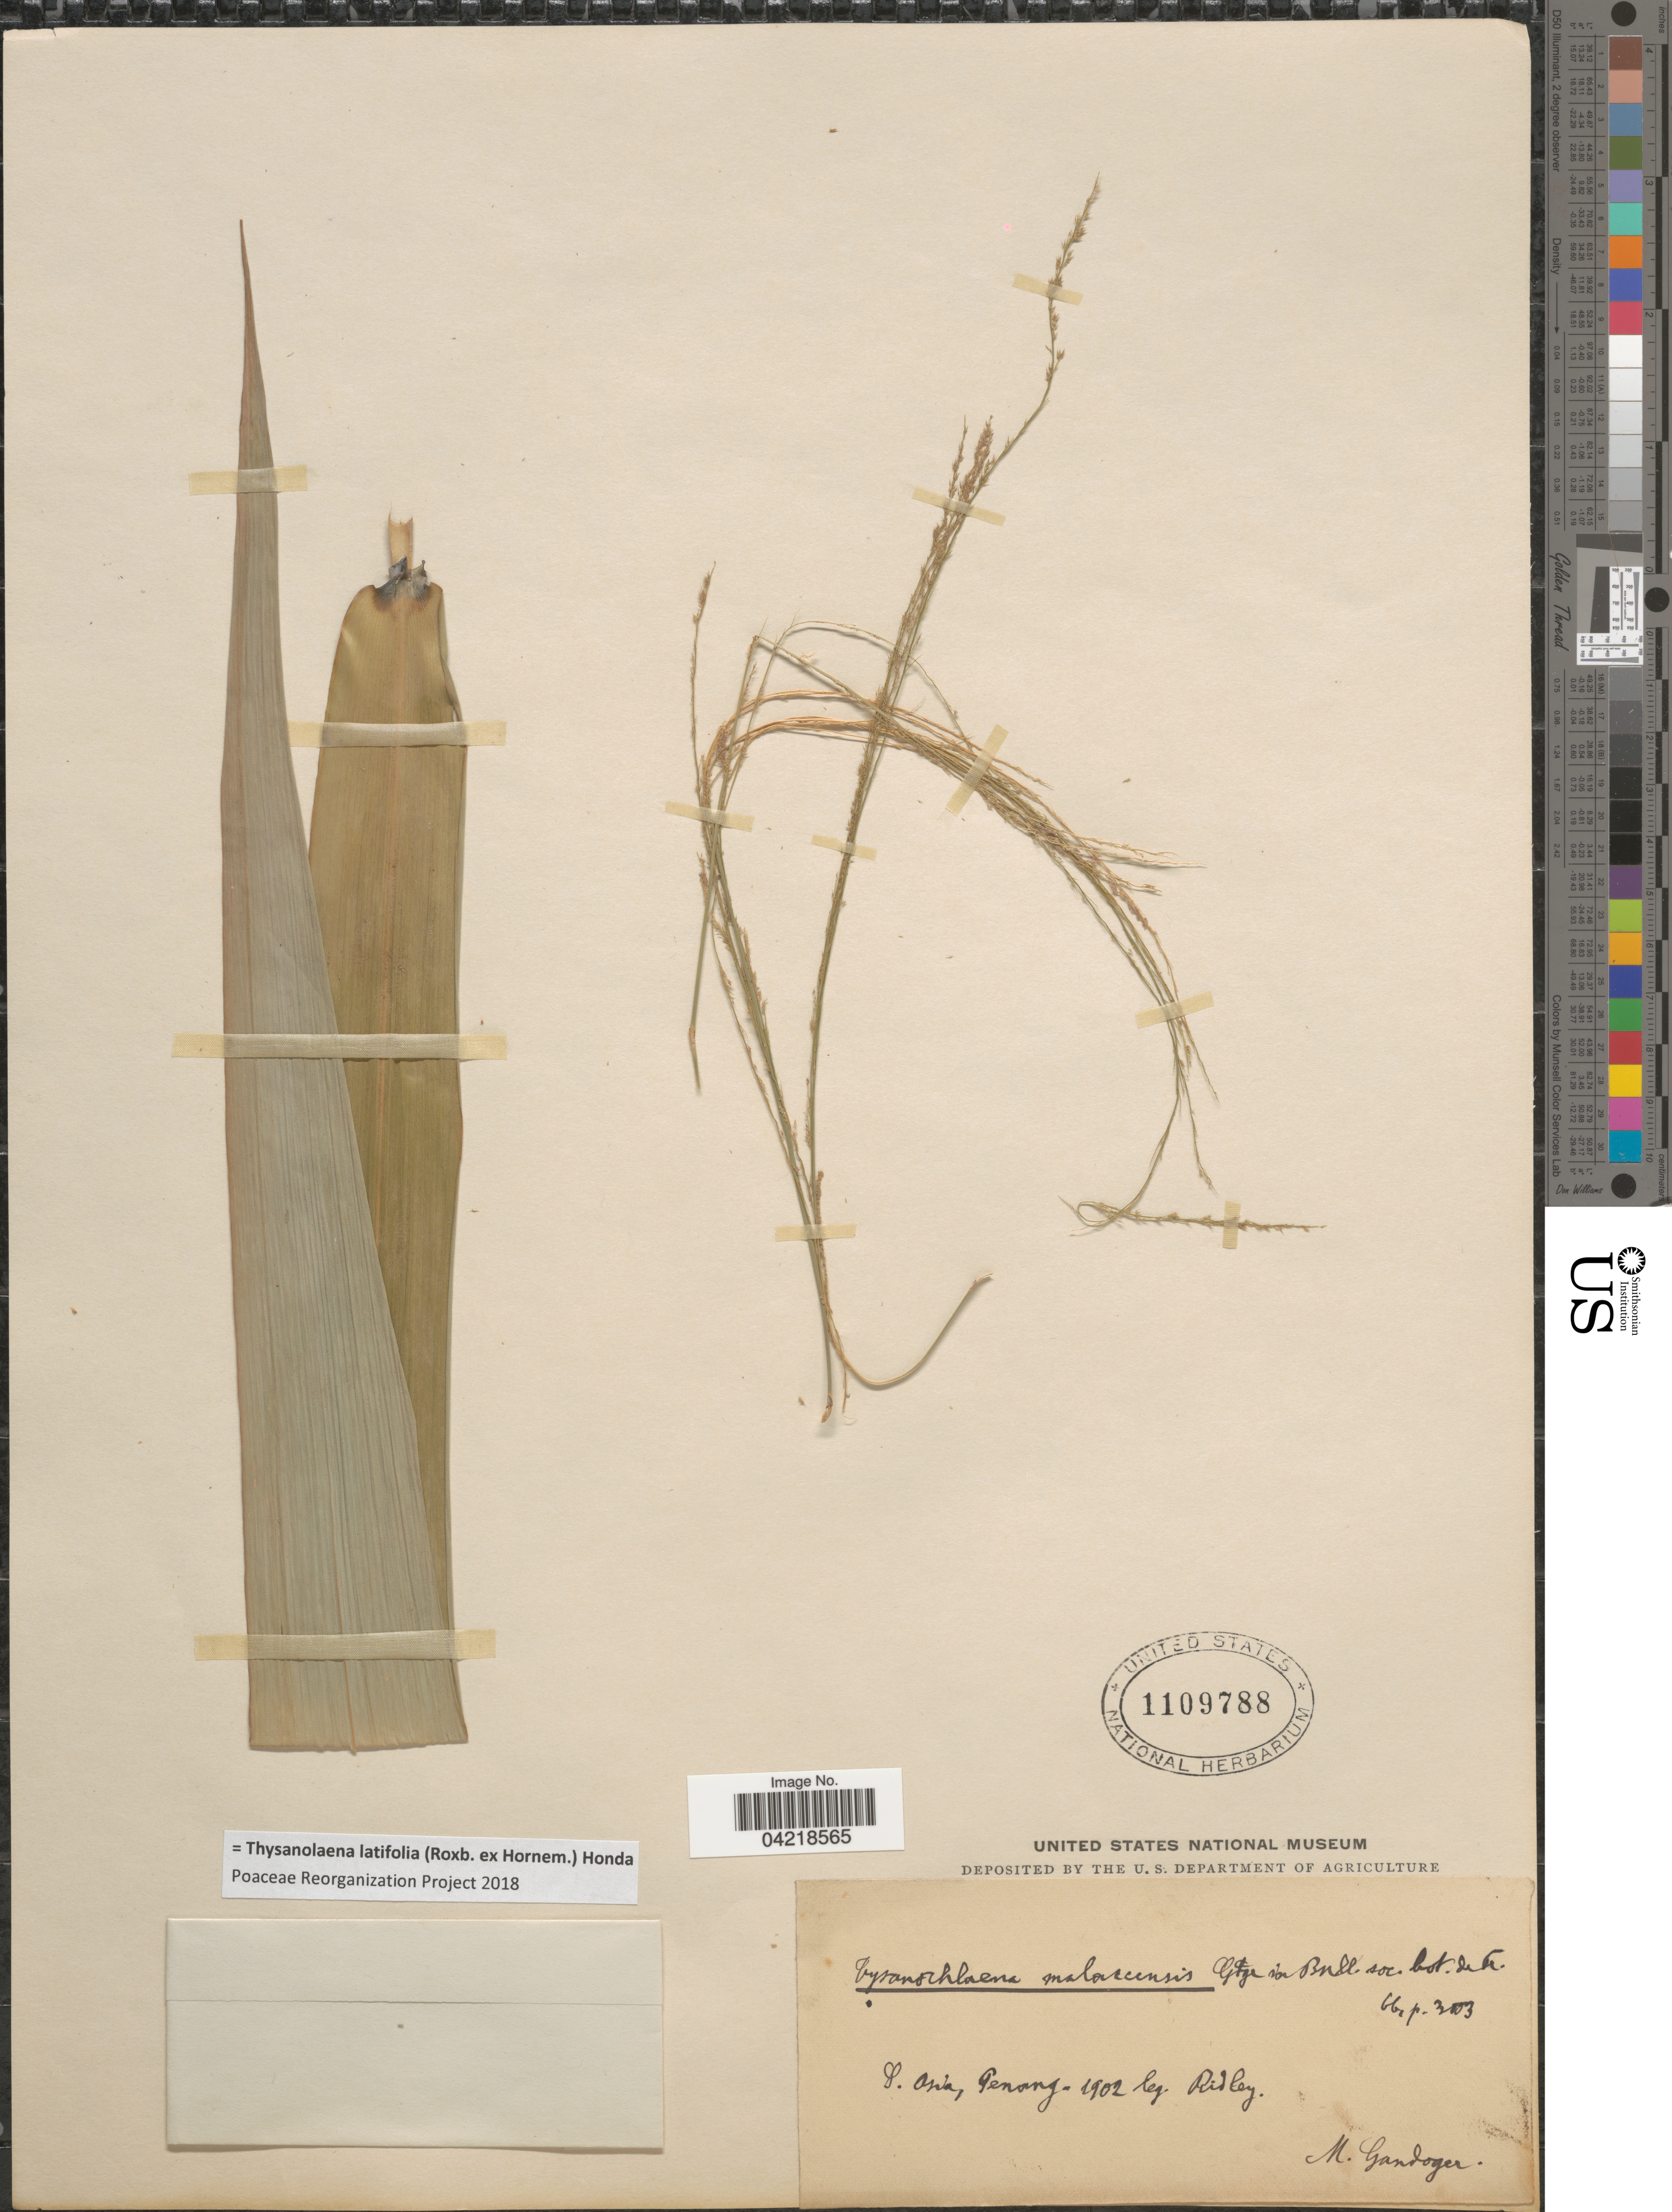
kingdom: Plantae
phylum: Tracheophyta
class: Liliopsida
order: Poales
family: Poaceae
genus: Thysanolaena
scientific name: Thysanolaena latifolia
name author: (Roxb. ex Hornem.) Honda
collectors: -. Ridley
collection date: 1902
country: Malaysia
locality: S. Asia, Penang.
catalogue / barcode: US 1109788